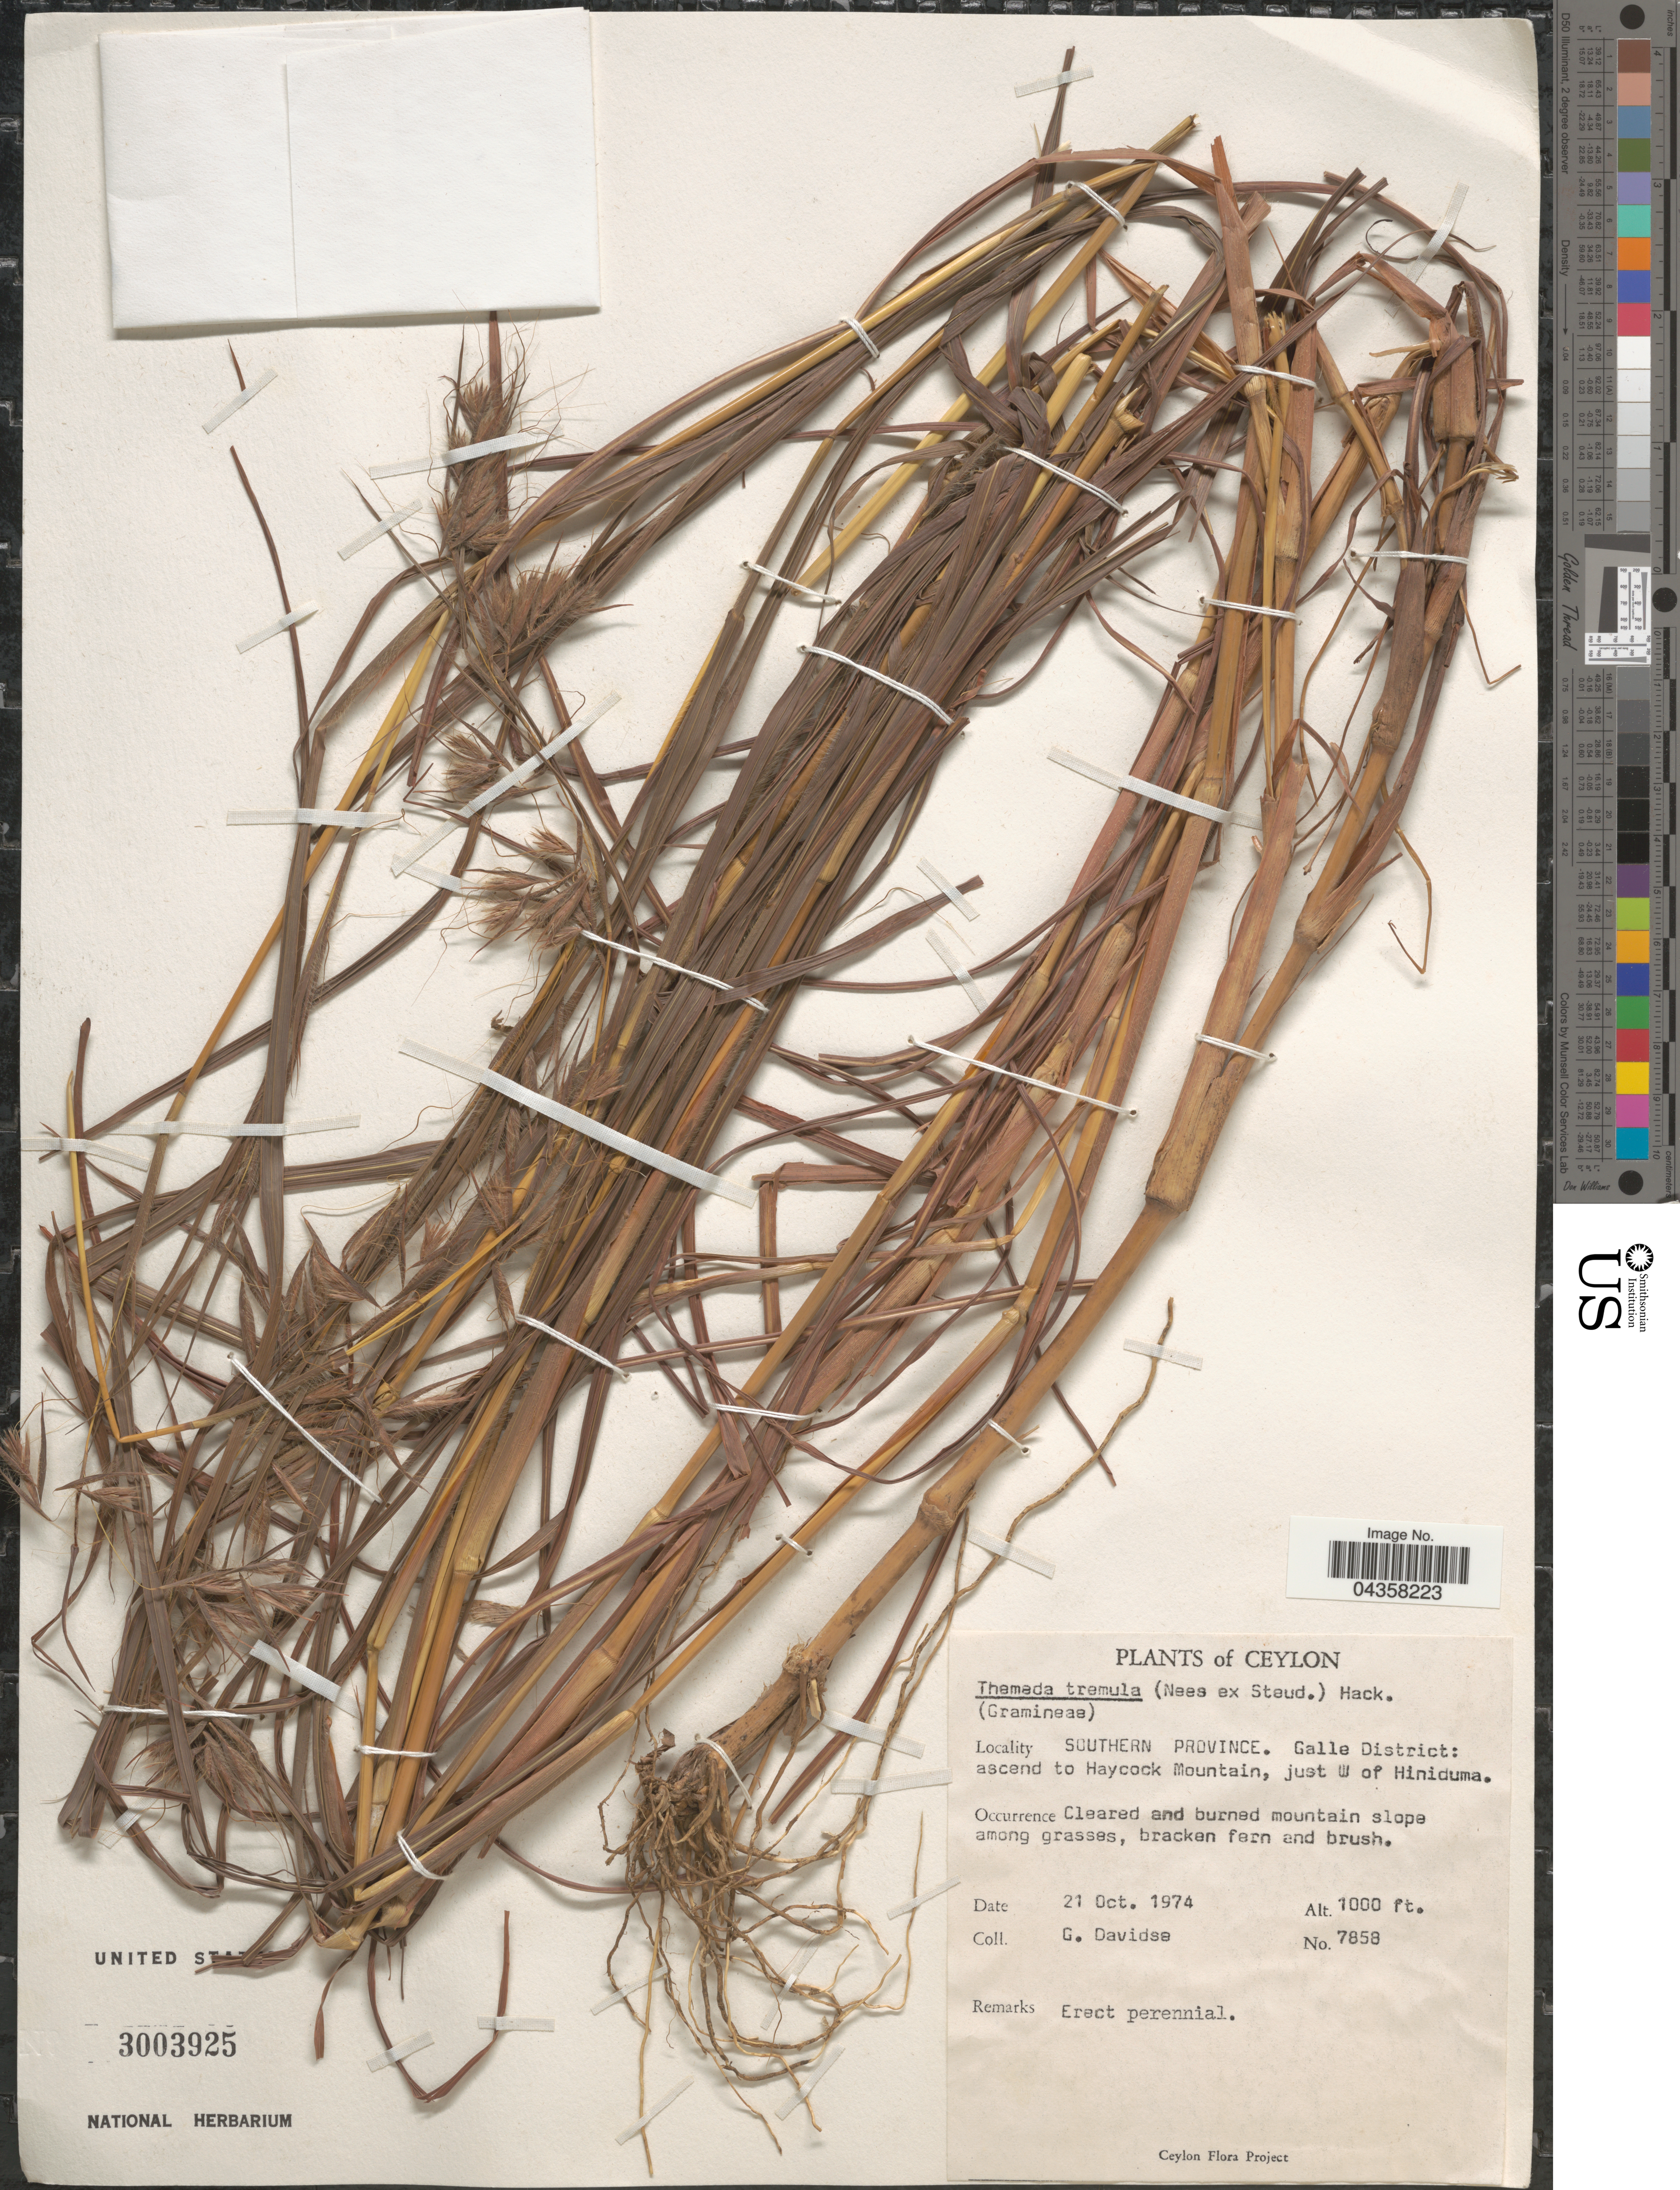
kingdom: Plantae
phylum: Tracheophyta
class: Liliopsida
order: Poales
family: Poaceae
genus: Themeda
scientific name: Themeda tremula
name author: (Nees) Hack.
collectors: G. Davidse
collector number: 7858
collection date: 1974-10-21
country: Sri Lanka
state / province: Southern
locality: Ceylon. Southern Province. Galle District: ascend to Haycock Mountain, just W of Hiniduma.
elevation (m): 305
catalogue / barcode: US 3003925